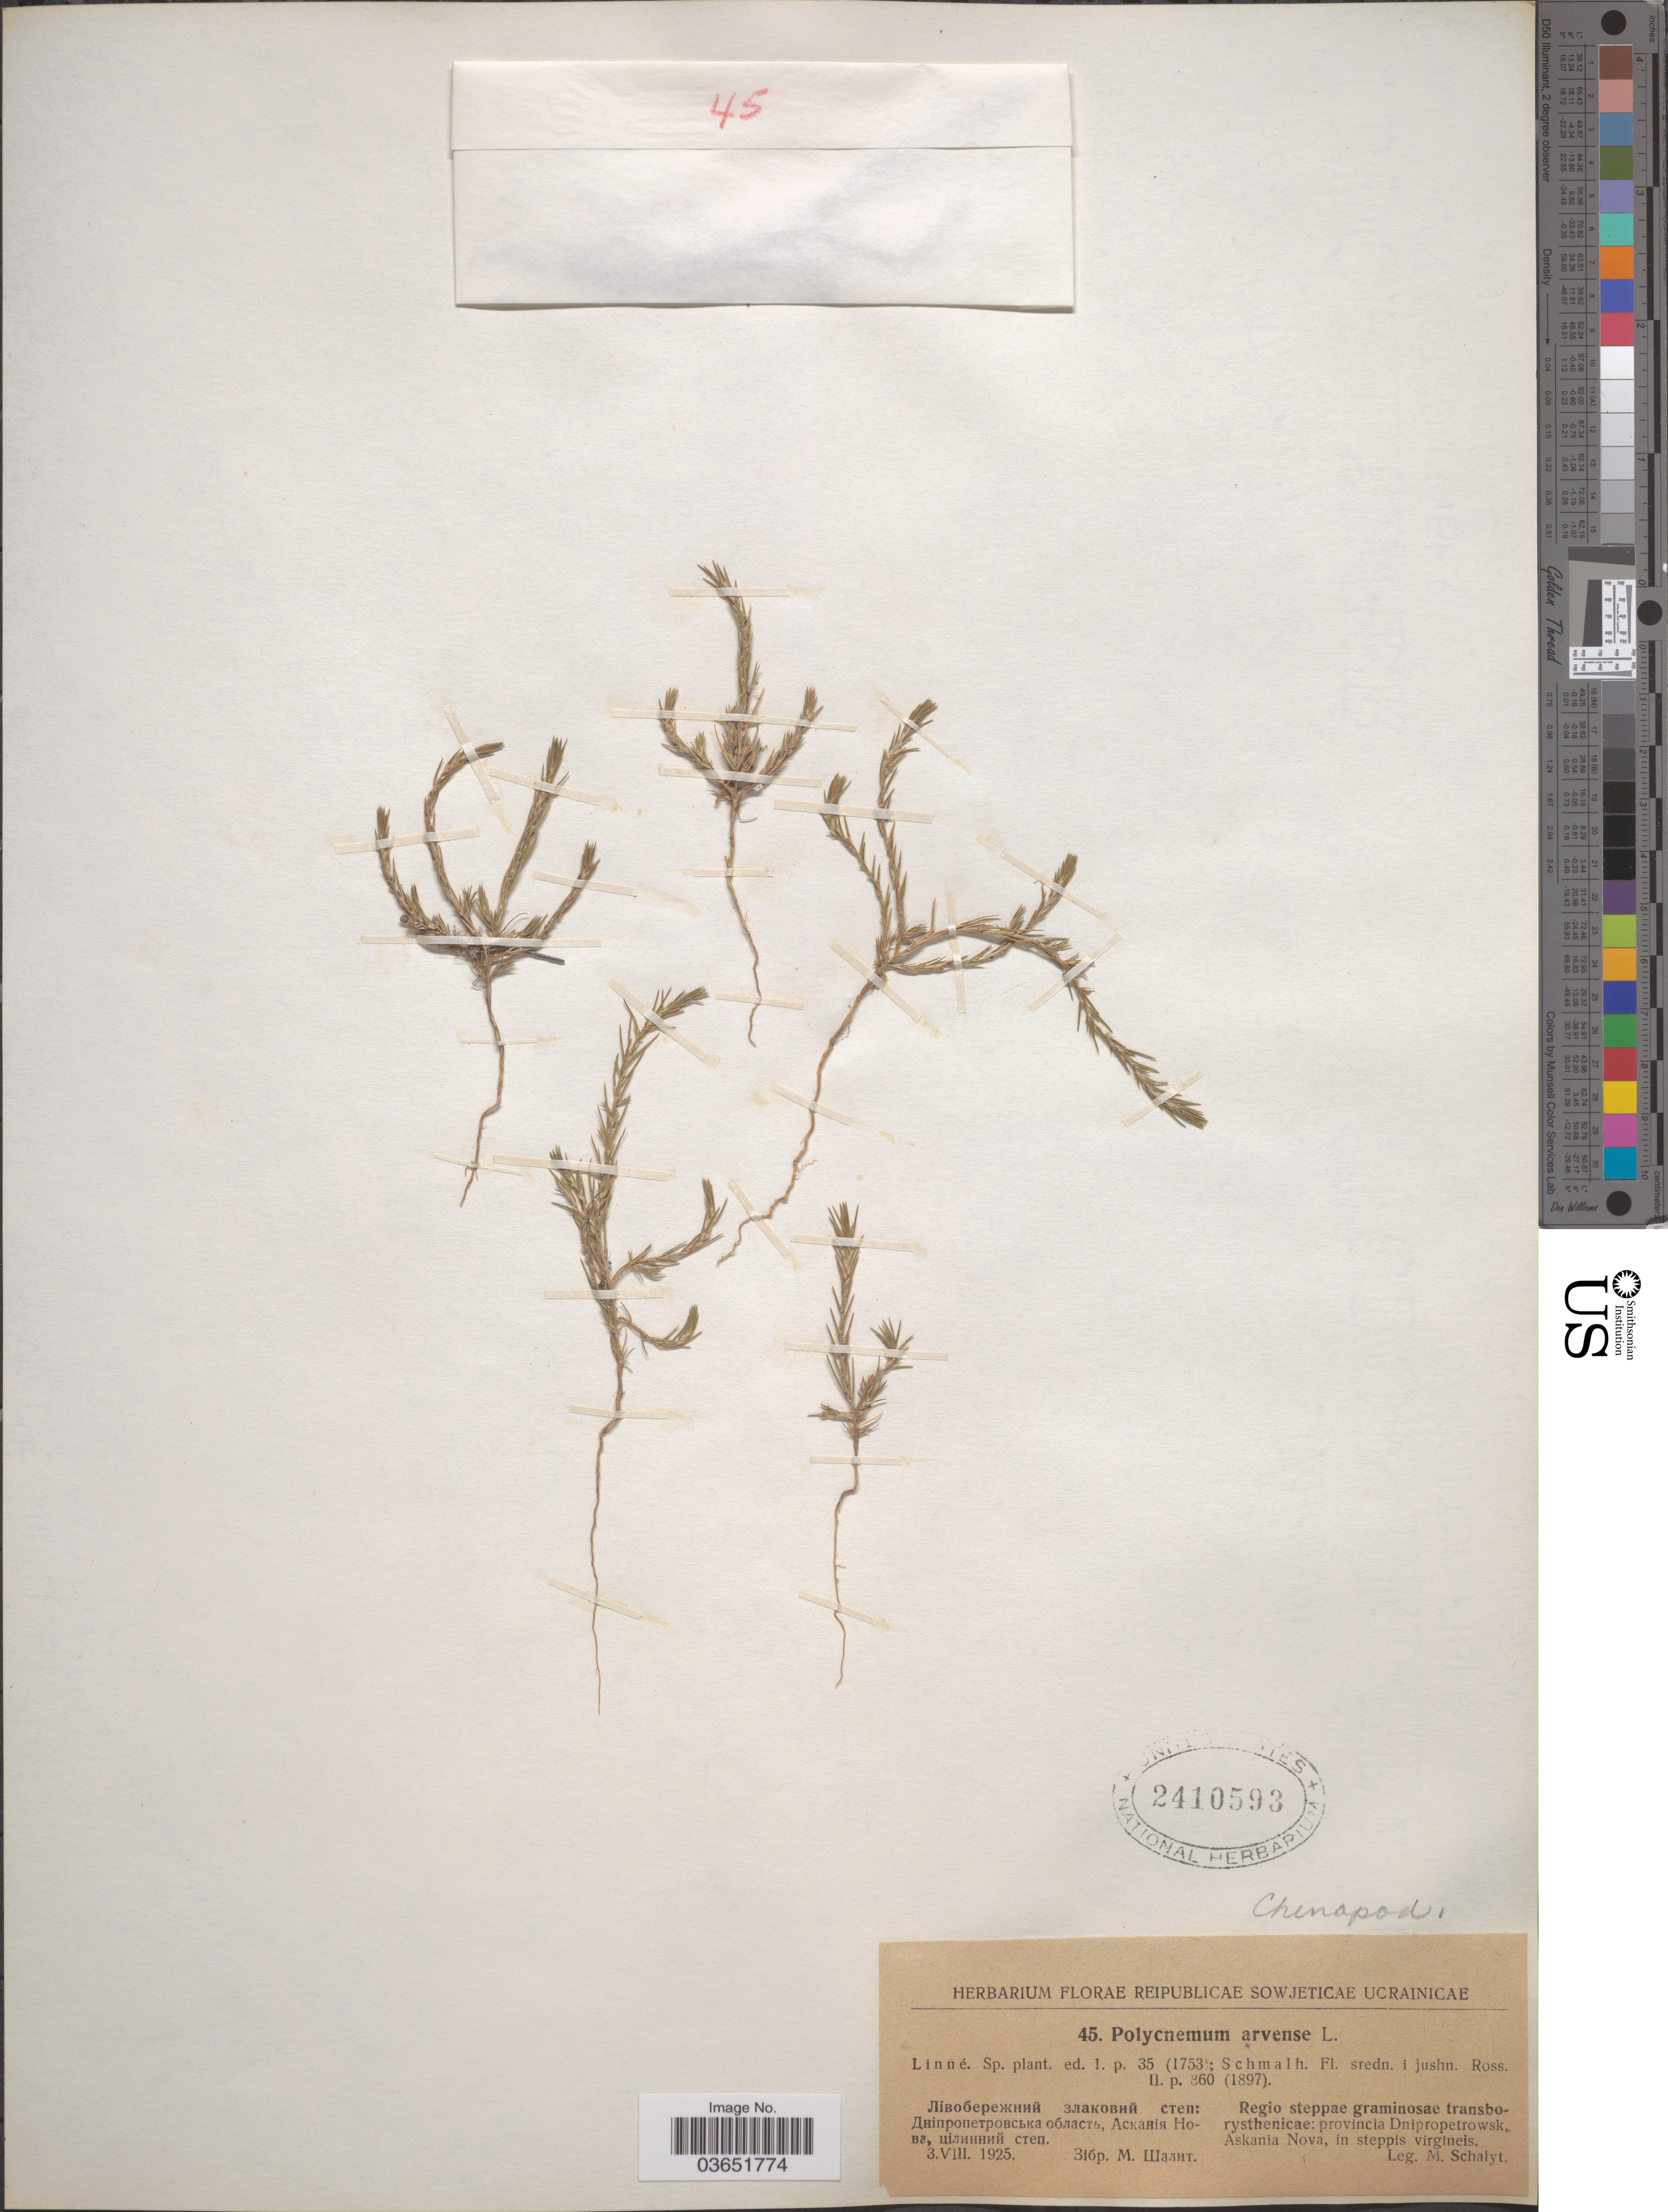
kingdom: Plantae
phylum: Tracheophyta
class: Magnoliopsida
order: Caryophyllales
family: Amaranthaceae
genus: Polycnemum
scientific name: Polycnemum arvense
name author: L.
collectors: M. Schalyt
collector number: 45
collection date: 1925-08-03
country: Ukraine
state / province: Dnipropetrovs'k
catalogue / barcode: US 2410593